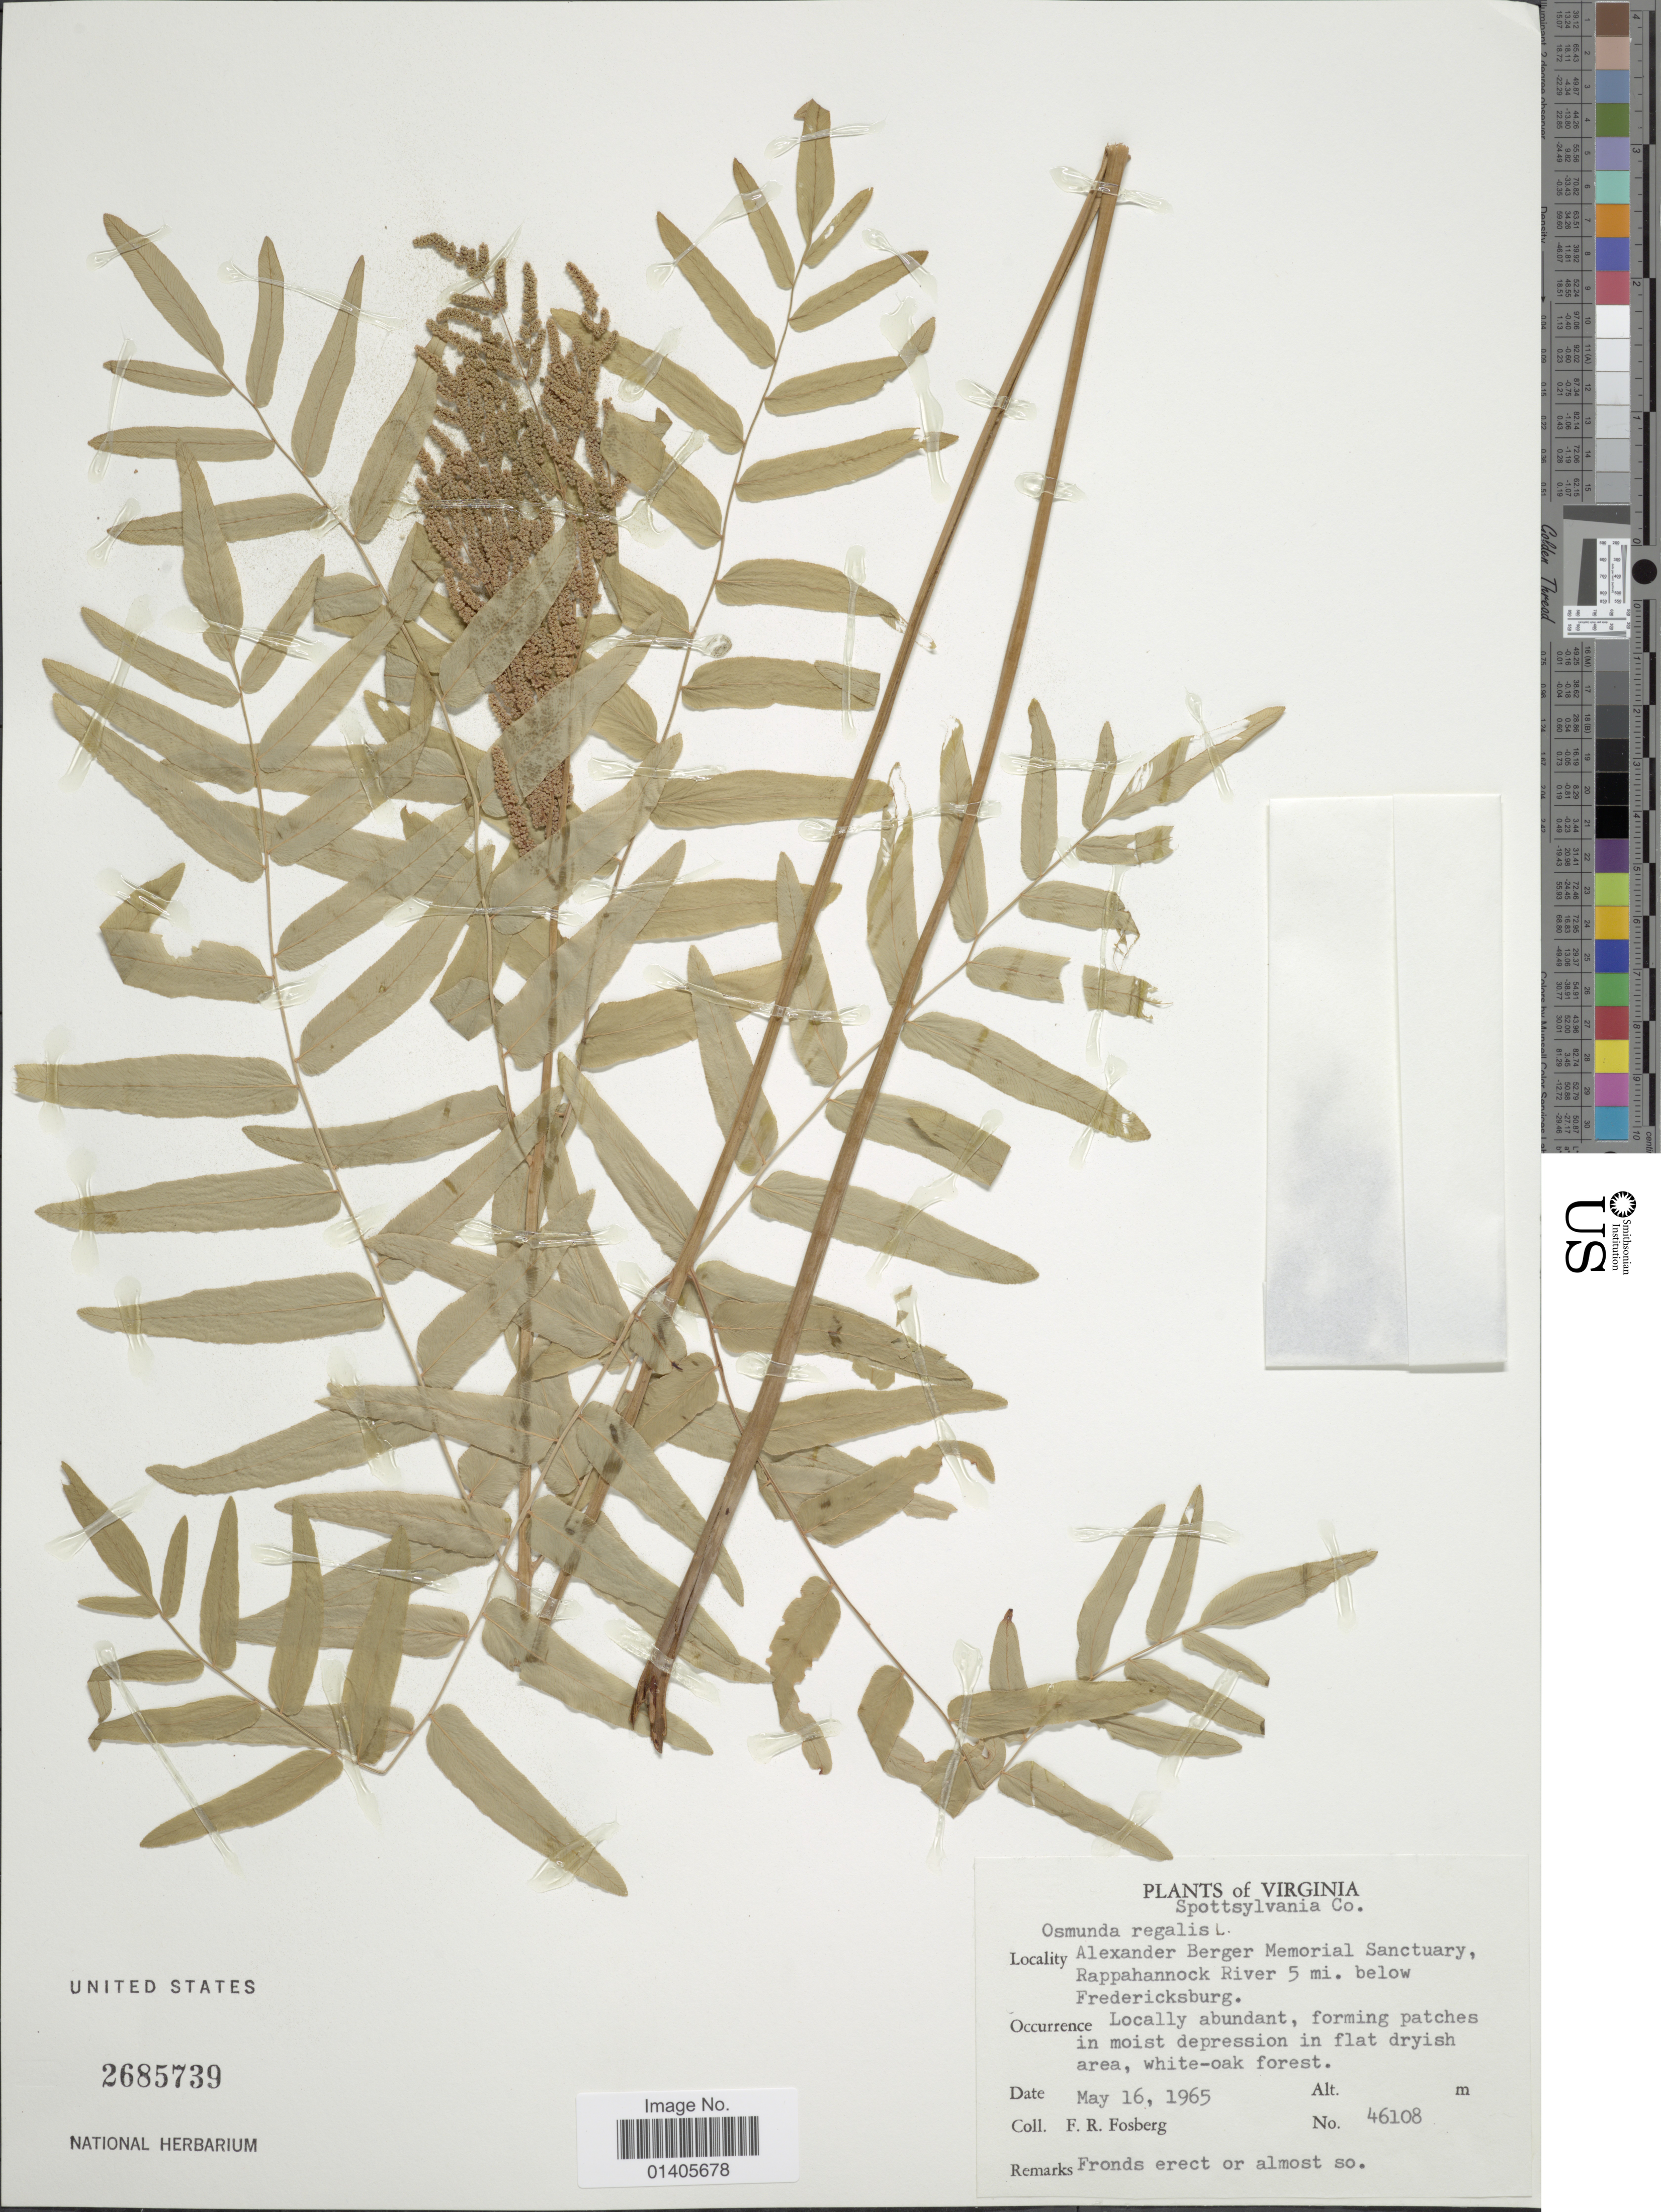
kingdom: Plantae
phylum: Tracheophyta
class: Polypodiopsida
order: Osmundales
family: Osmundaceae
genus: Osmunda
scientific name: Osmunda regalis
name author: L.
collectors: F. R. Fosberg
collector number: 46108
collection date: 1965-05-16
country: United States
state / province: Virginia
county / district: Spotsylvania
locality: Spottsylvania Co. Alexander Berger Memorial Sanctuary, Rappahannock River 5 mi. below Fredericksburg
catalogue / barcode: US 2685739